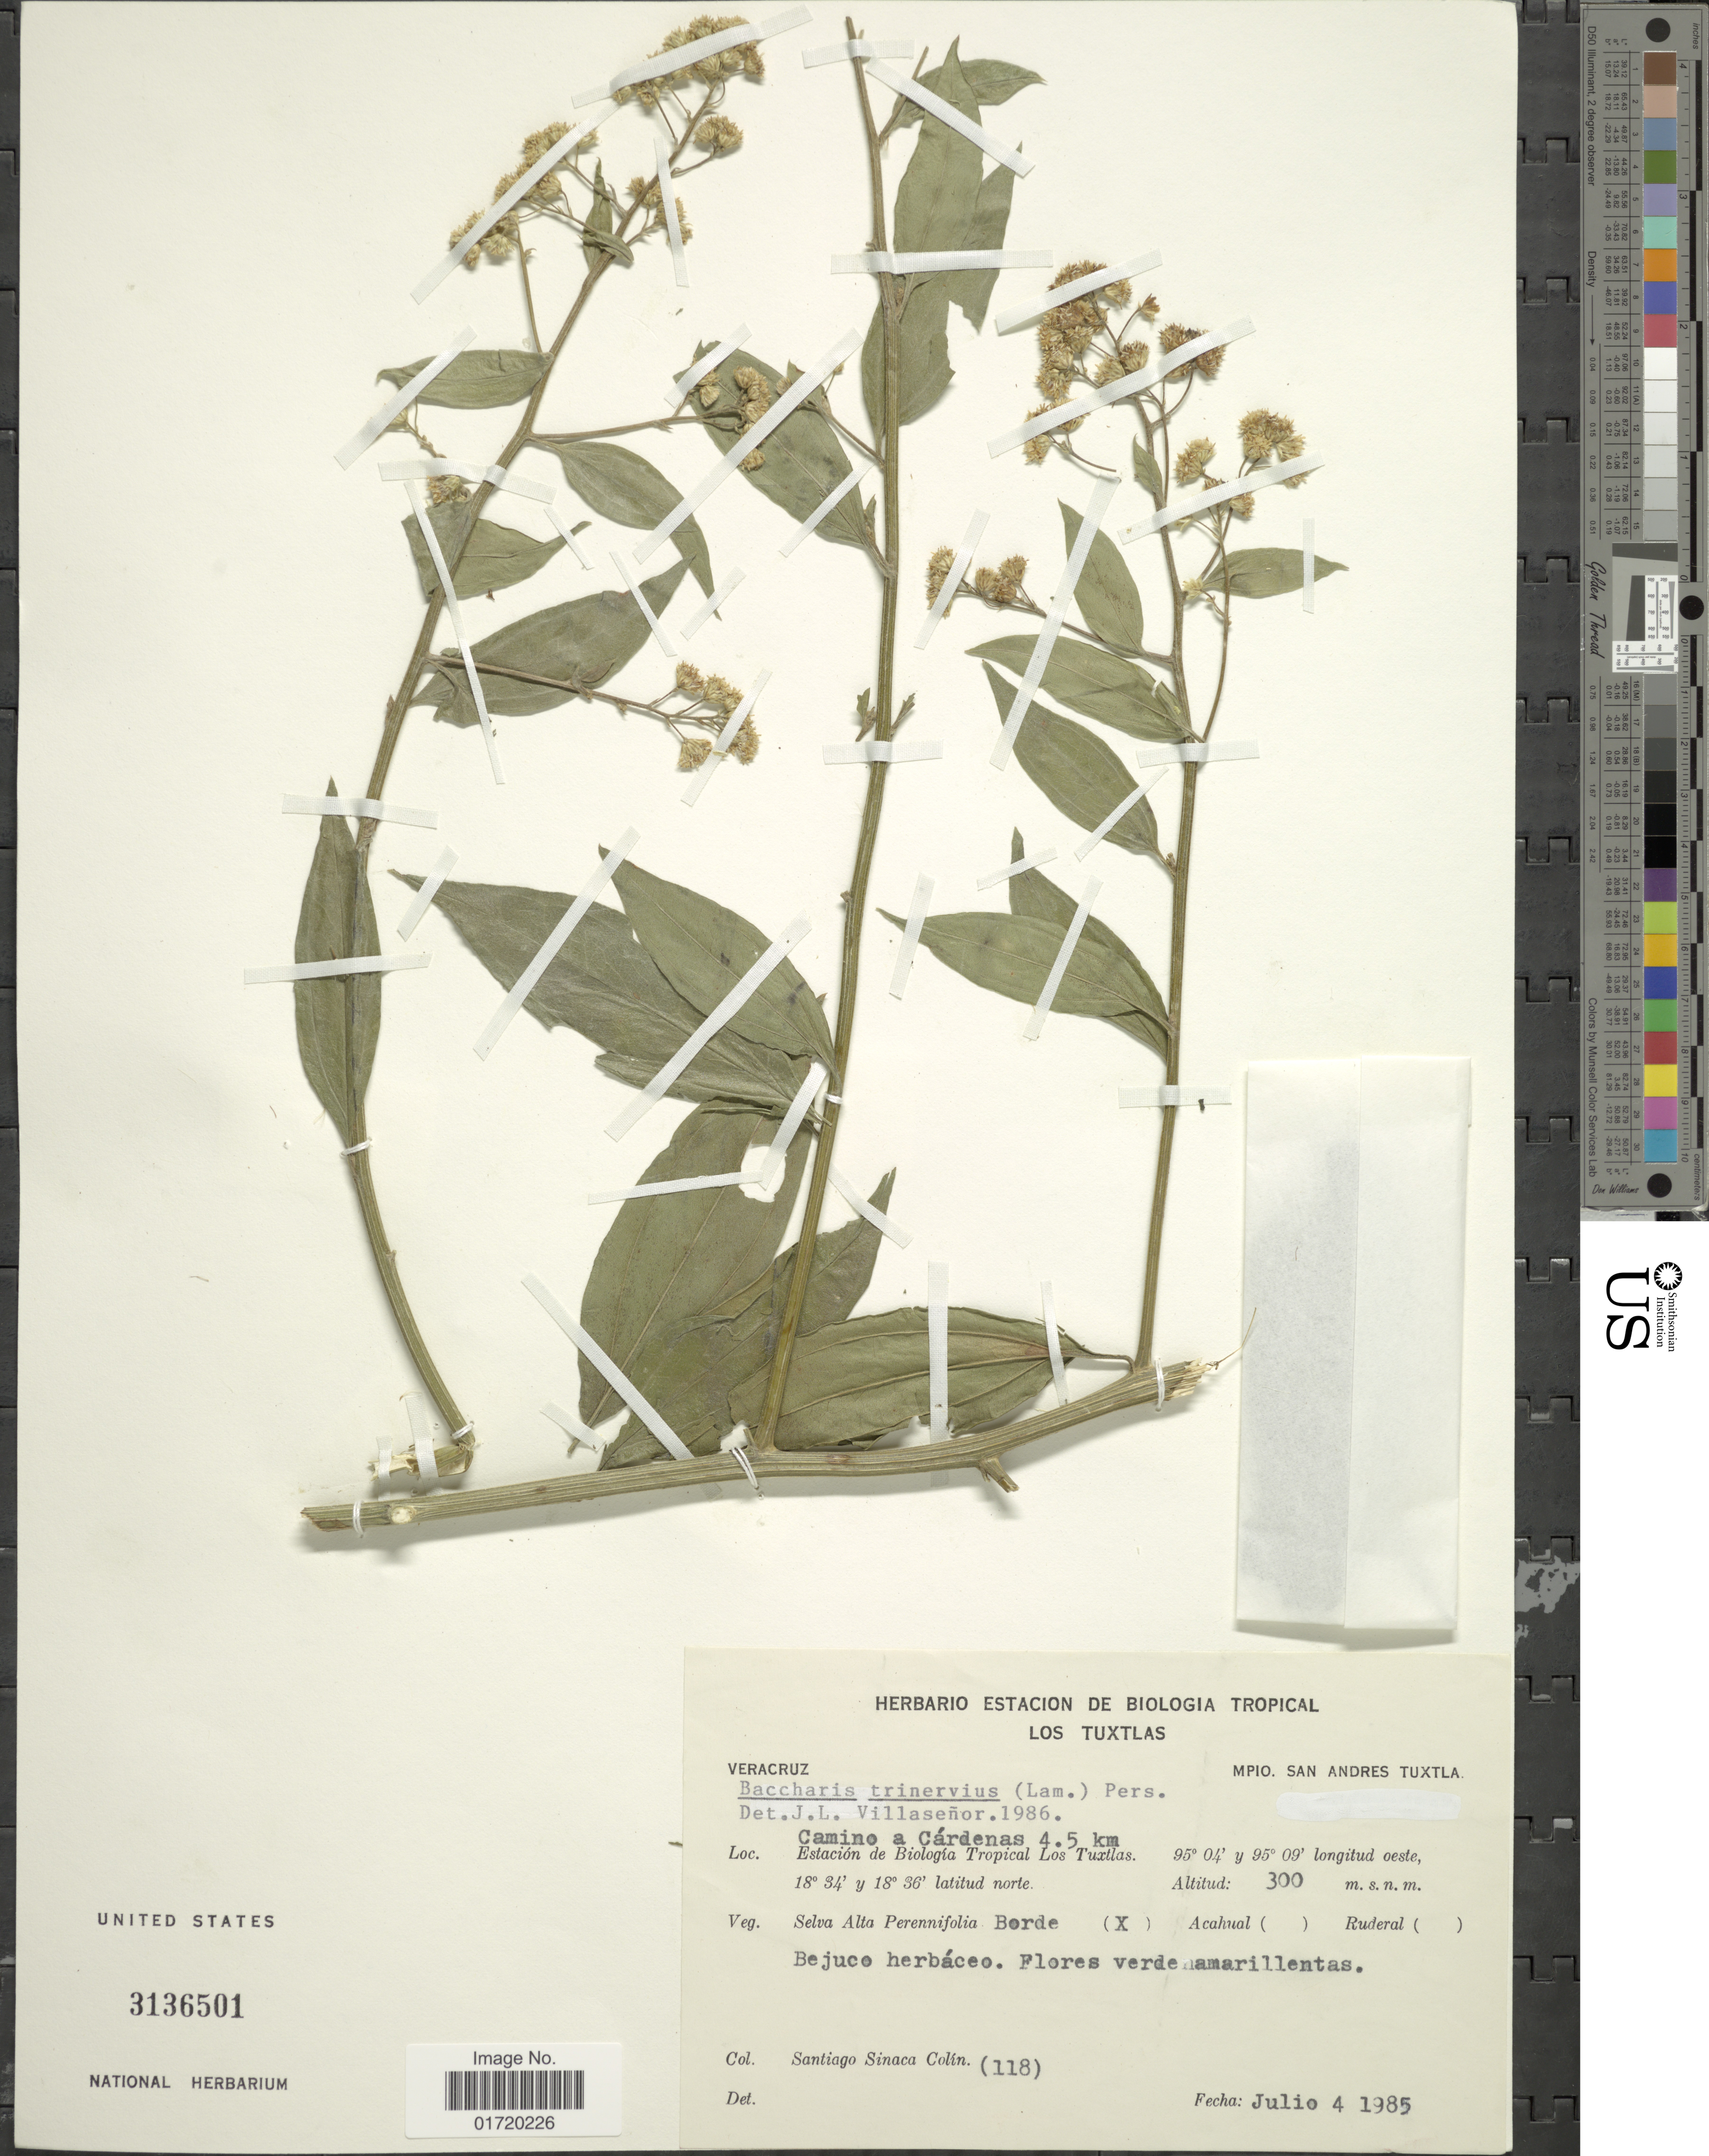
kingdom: Plantae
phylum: Tracheophyta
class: Magnoliopsida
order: Asterales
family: Asteraceae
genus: Baccharis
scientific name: Baccharis trinervis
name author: (Lam.) Pers.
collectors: S. Sinaca-Colin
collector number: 118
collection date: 1985-07-04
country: Mexico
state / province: Veracruz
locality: Mpio. San Andres Tuxtla, Camino a Cardenas 4.5 km, Estacion de Biologica Tropical Los Tuxtlas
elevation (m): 300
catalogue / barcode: US 3136501